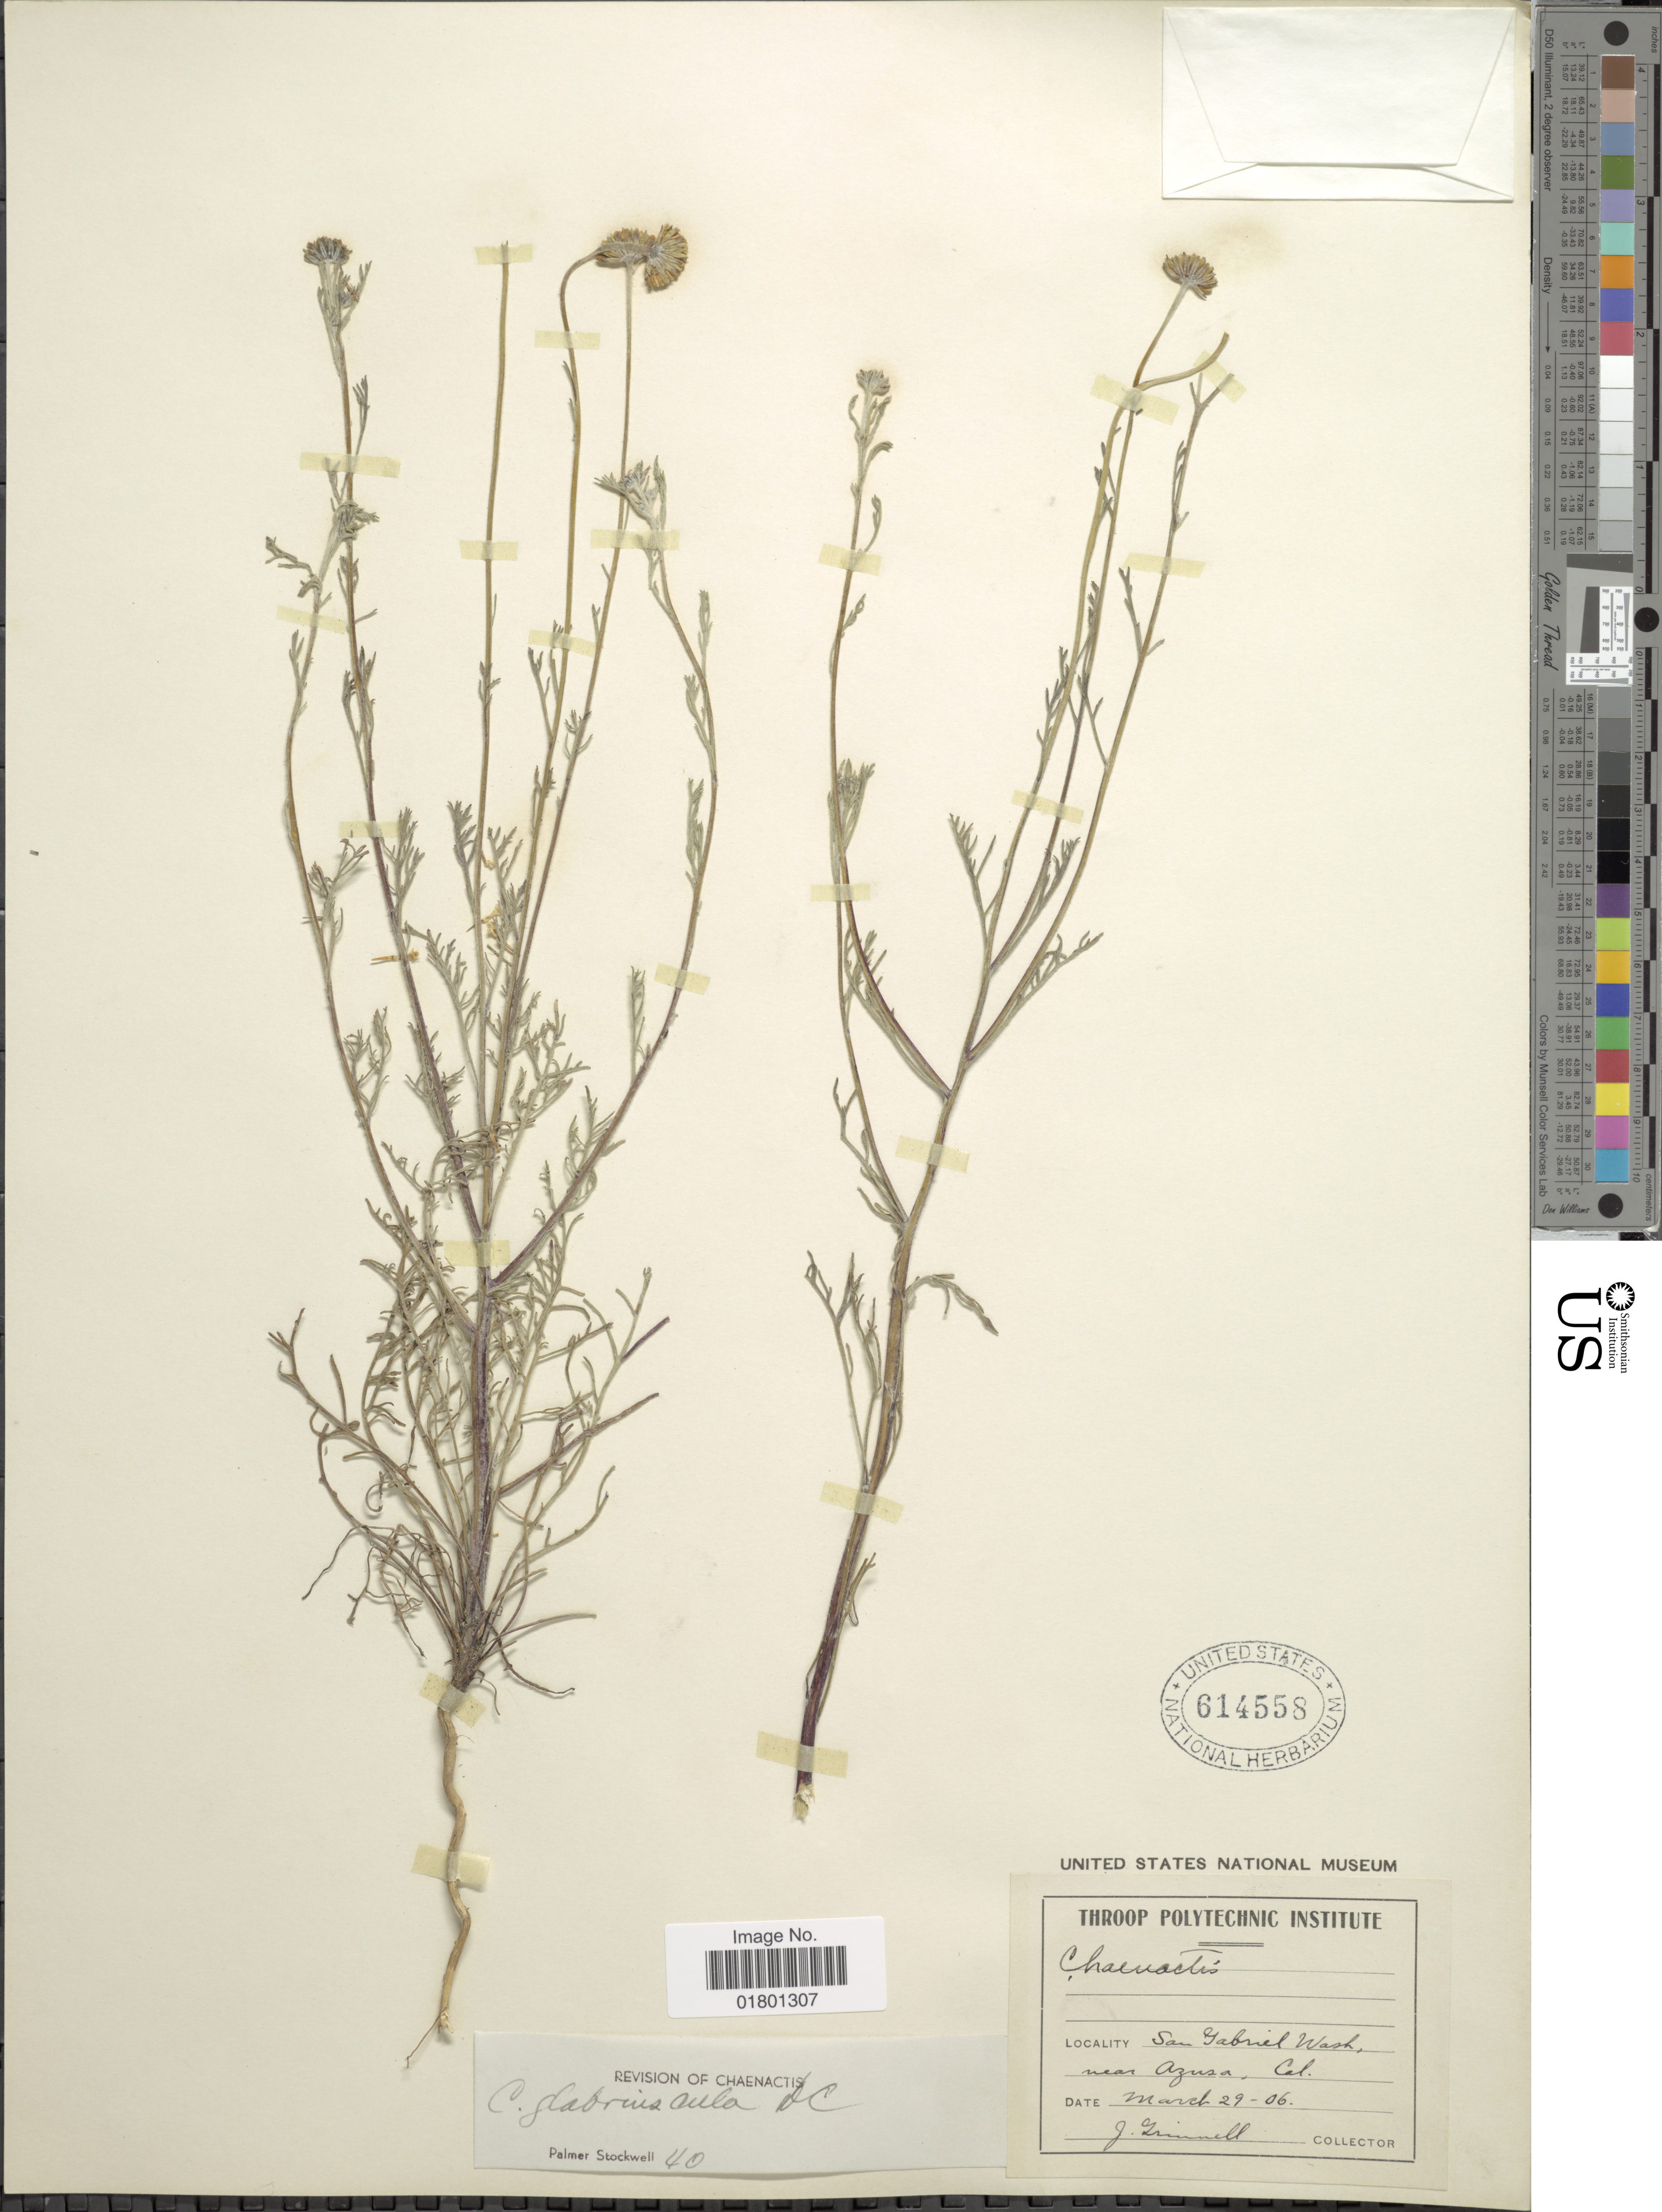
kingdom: Plantae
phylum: Tracheophyta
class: Magnoliopsida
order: Asterales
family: Asteraceae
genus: Chaenactis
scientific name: Chaenactis glabriuscula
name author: DC.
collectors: J. Grinnell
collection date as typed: Transcribed d/m/y: 29/3/6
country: United States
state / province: California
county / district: Los Angeles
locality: San Gabriel Wash, near Azusa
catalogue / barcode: US 614558